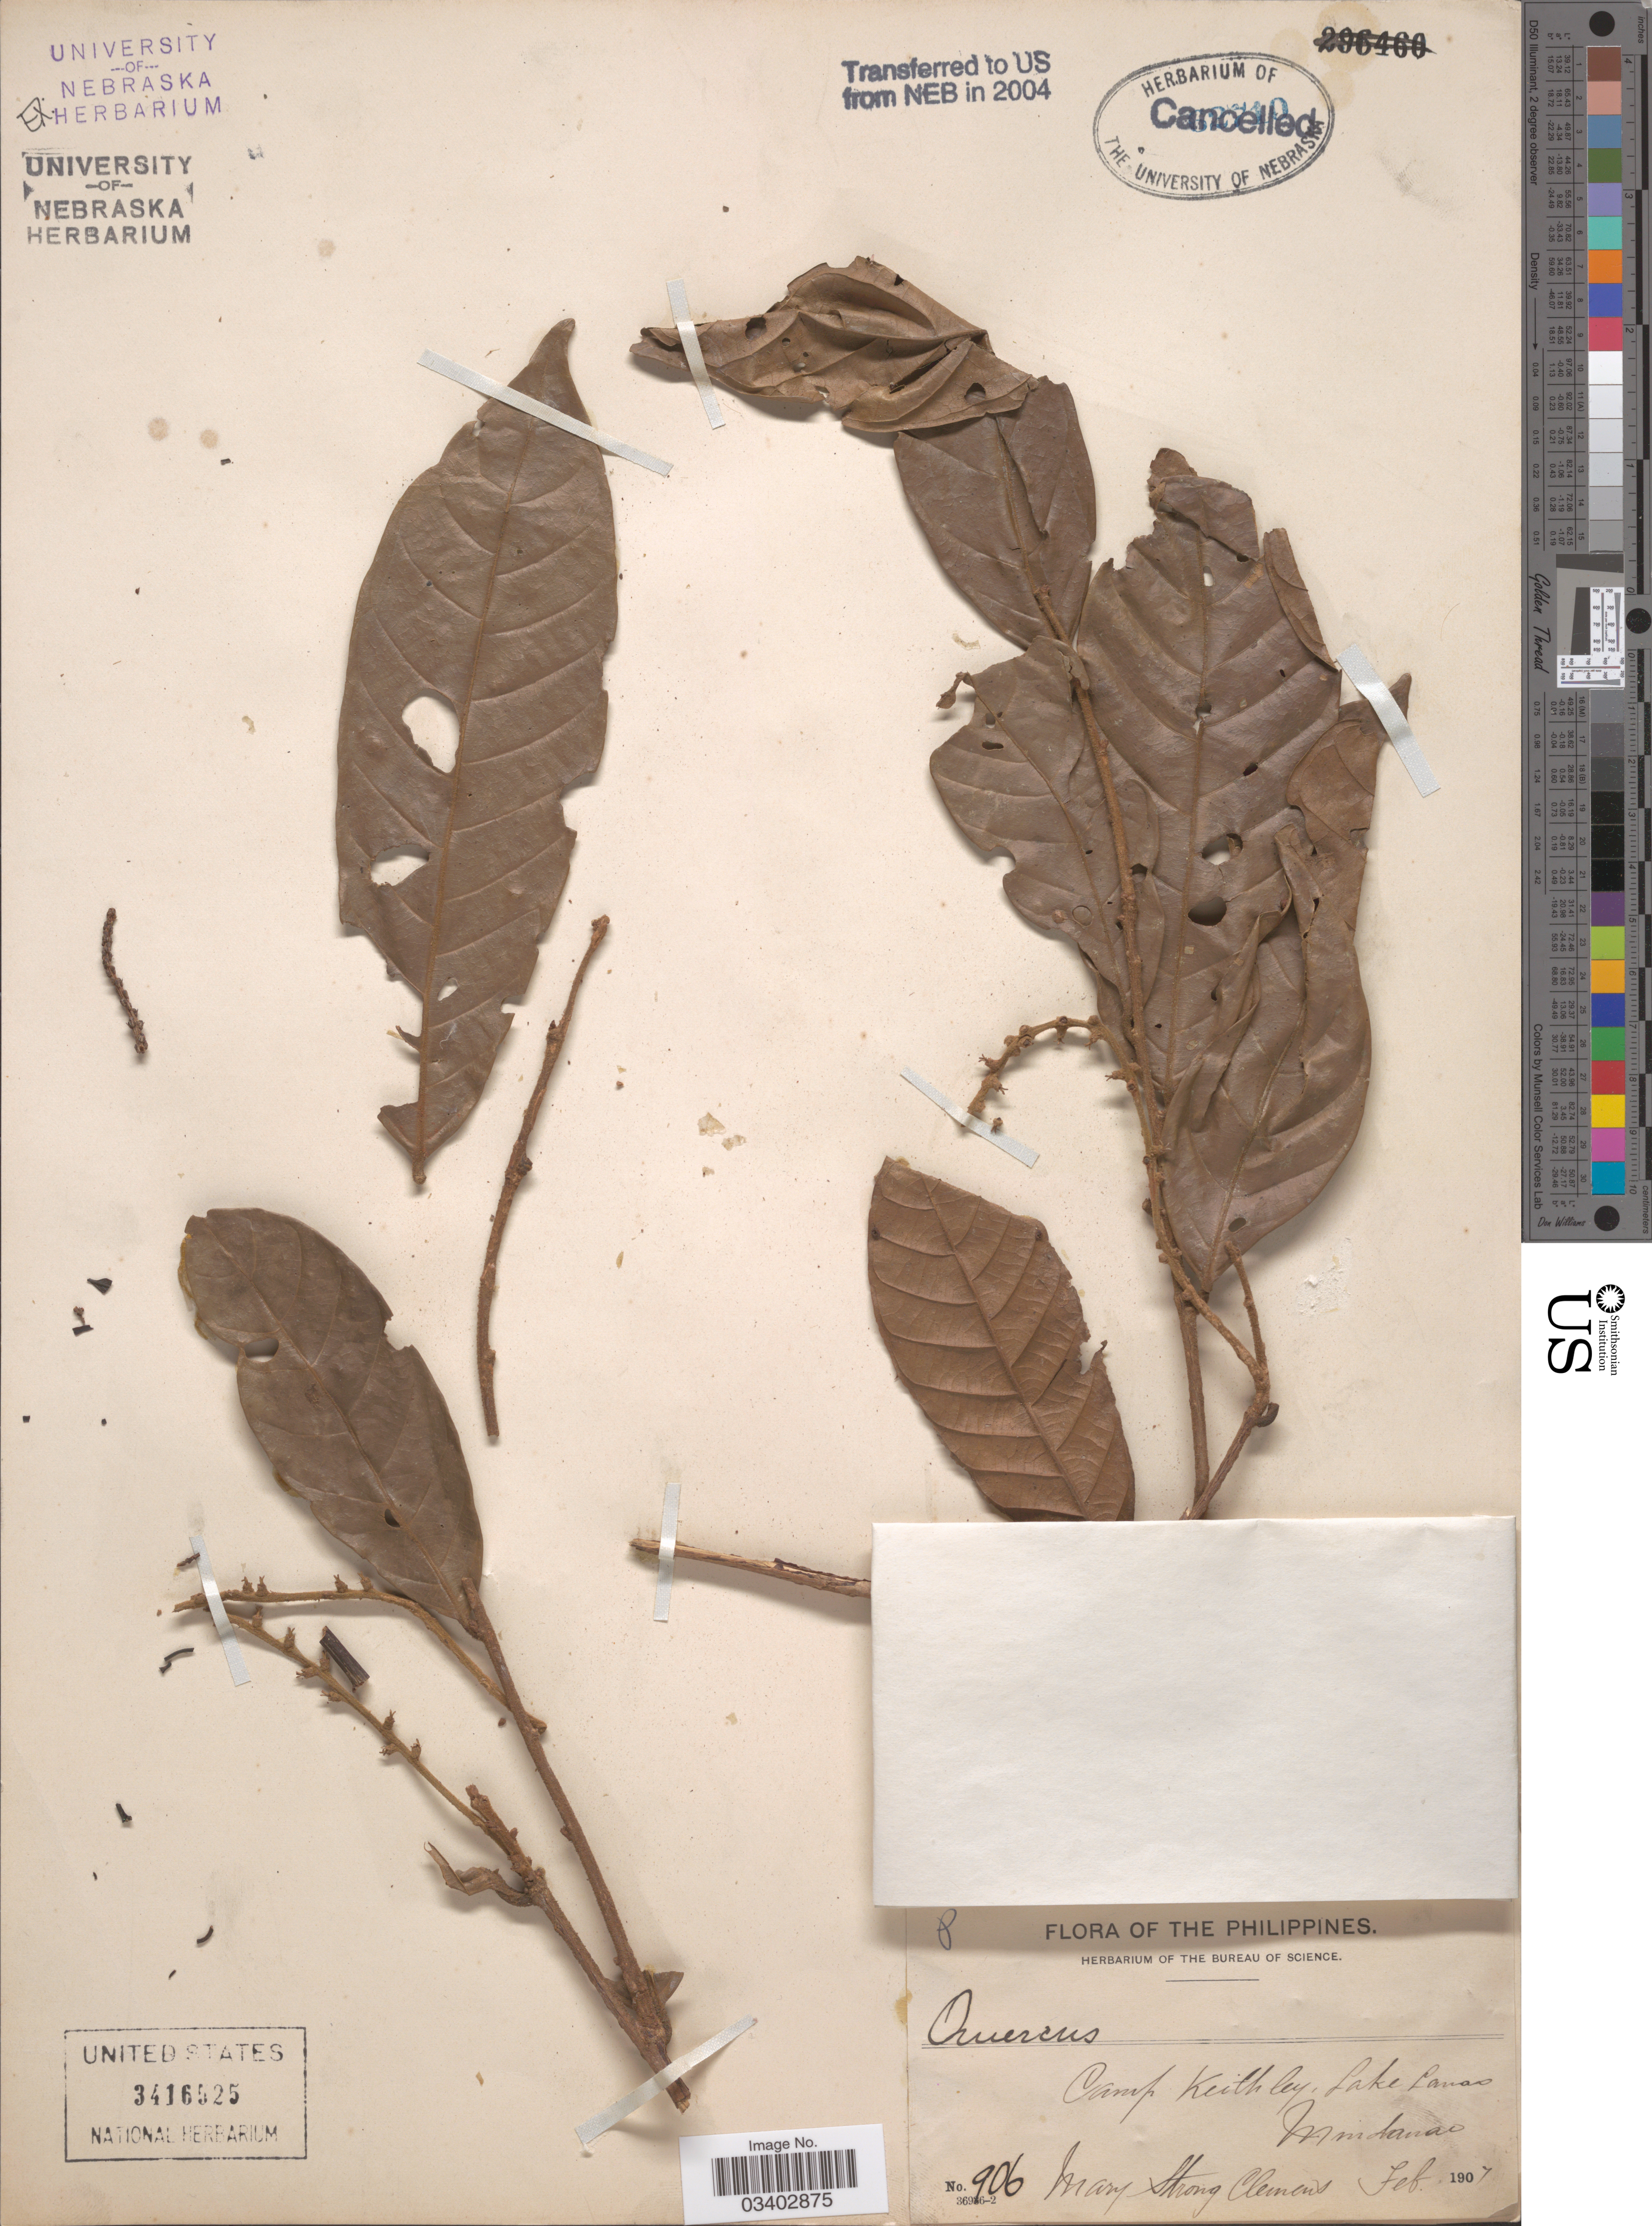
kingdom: Plantae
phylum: Tracheophyta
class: Magnoliopsida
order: Fagales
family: Fagaceae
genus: Lithocarpus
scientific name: Lithocarpus sp.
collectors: M. S. Clemens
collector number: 906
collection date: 1907-02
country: Philippines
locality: Camp Keithley, Lake Lanao, Mindanao.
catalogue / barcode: US 3416525